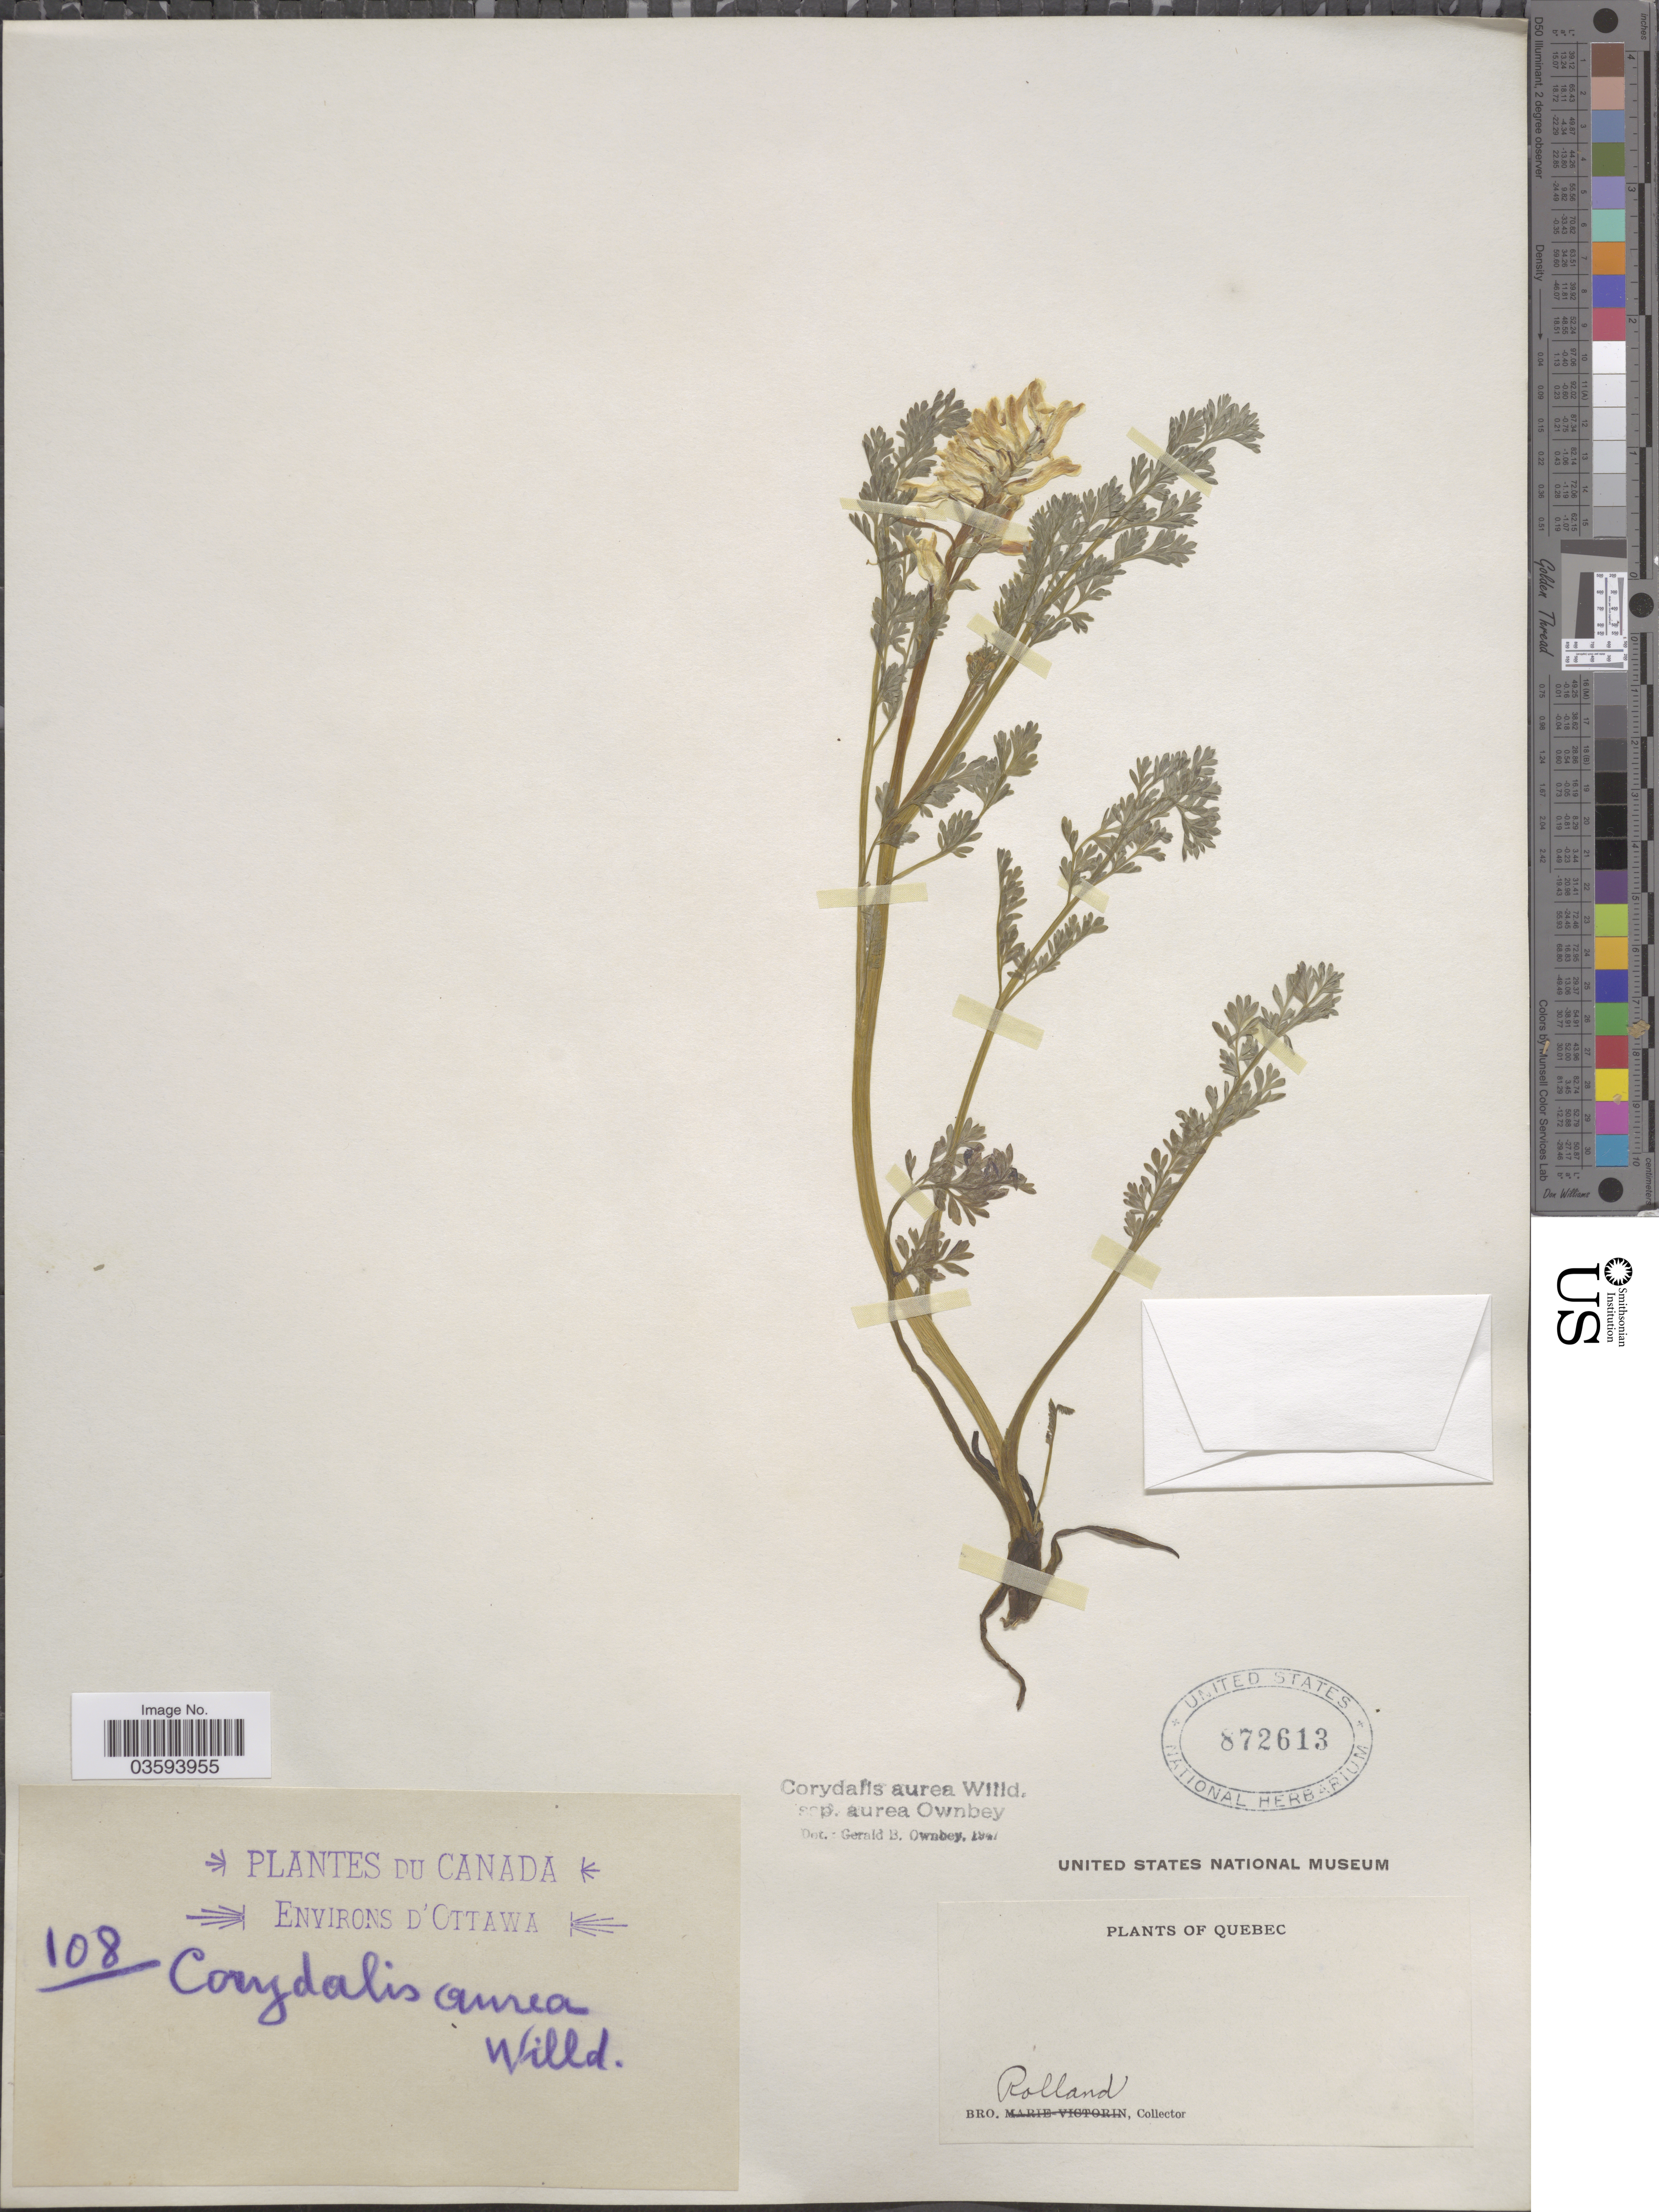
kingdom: Plantae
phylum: Tracheophyta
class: Magnoliopsida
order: Ranunculales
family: Papaveraceae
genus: Corydalis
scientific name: Corydalis aurea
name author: Willd.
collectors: B. Rolland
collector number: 108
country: Canada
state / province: Quebec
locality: Environs d'Ottawa.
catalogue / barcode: US 872613